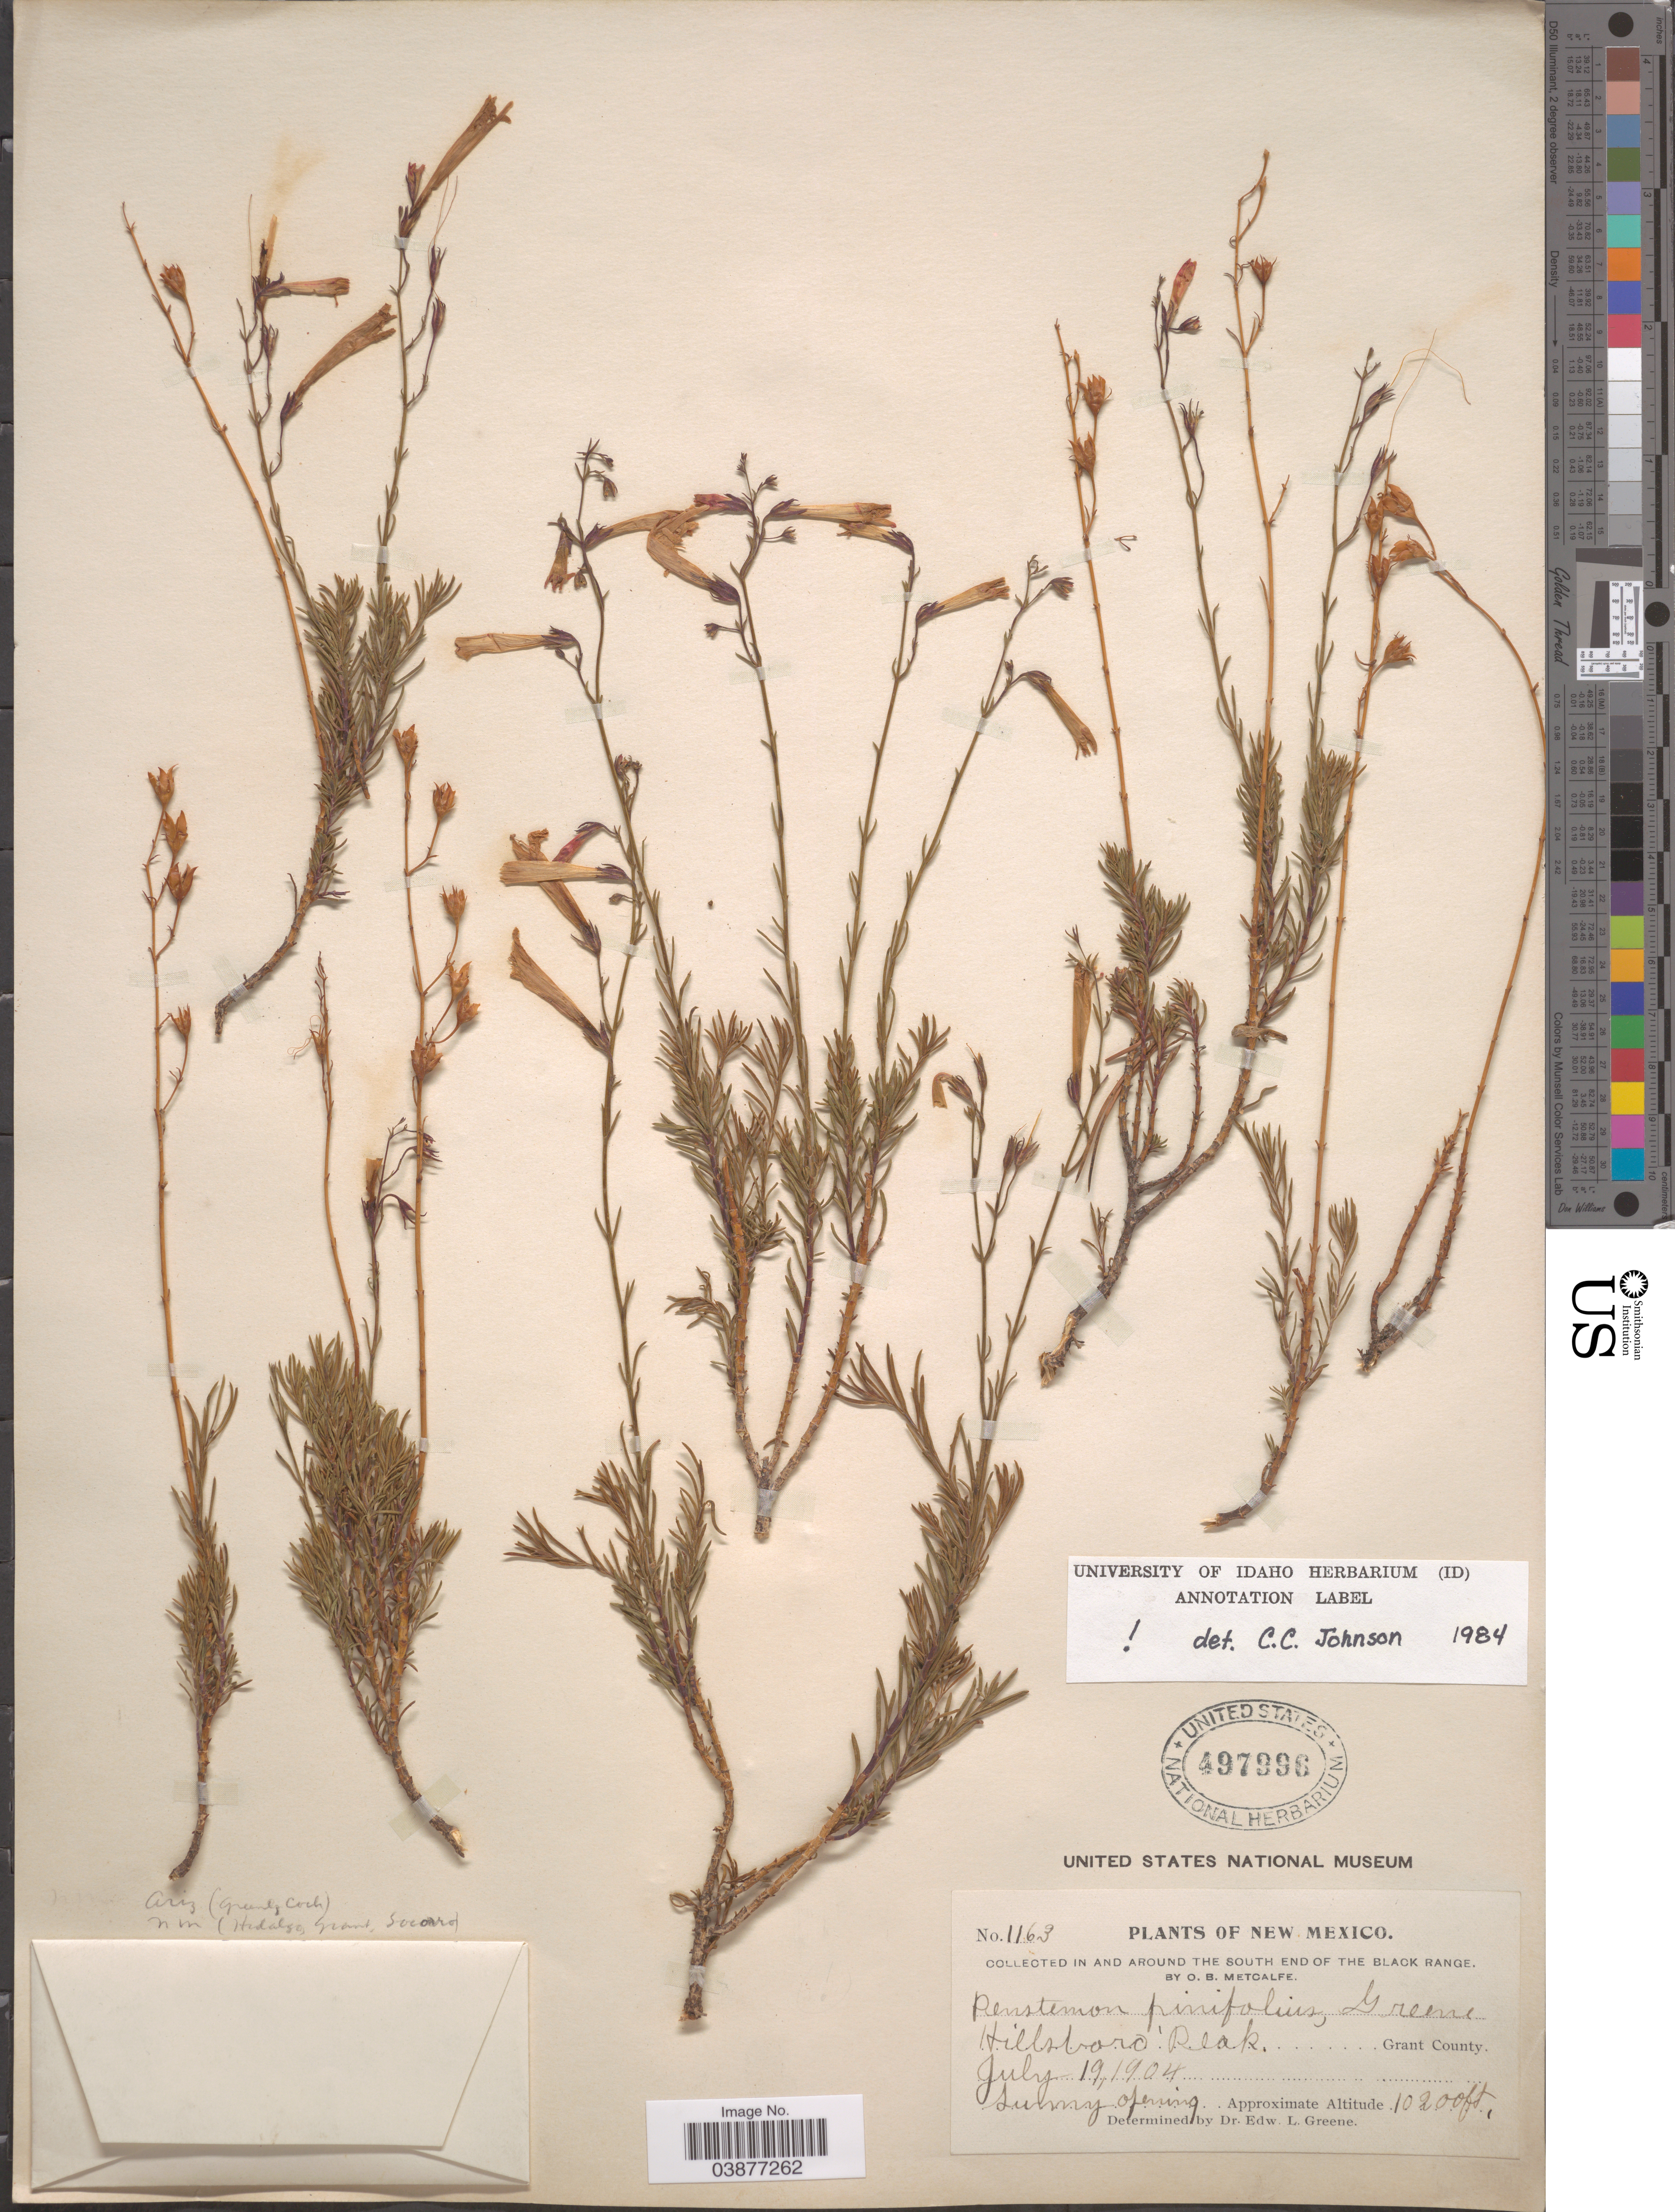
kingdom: Plantae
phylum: Tracheophyta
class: Magnoliopsida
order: Lamiales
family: Plantaginaceae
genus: Penstemon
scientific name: Penstemon pinifolius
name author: Greene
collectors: O. B. Metcalfe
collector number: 1163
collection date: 1904-07-19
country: United States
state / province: New Mexico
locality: In and around the south end of the Black Range. Hillsboro Peak Grant County.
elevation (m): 3109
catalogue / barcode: US 497996